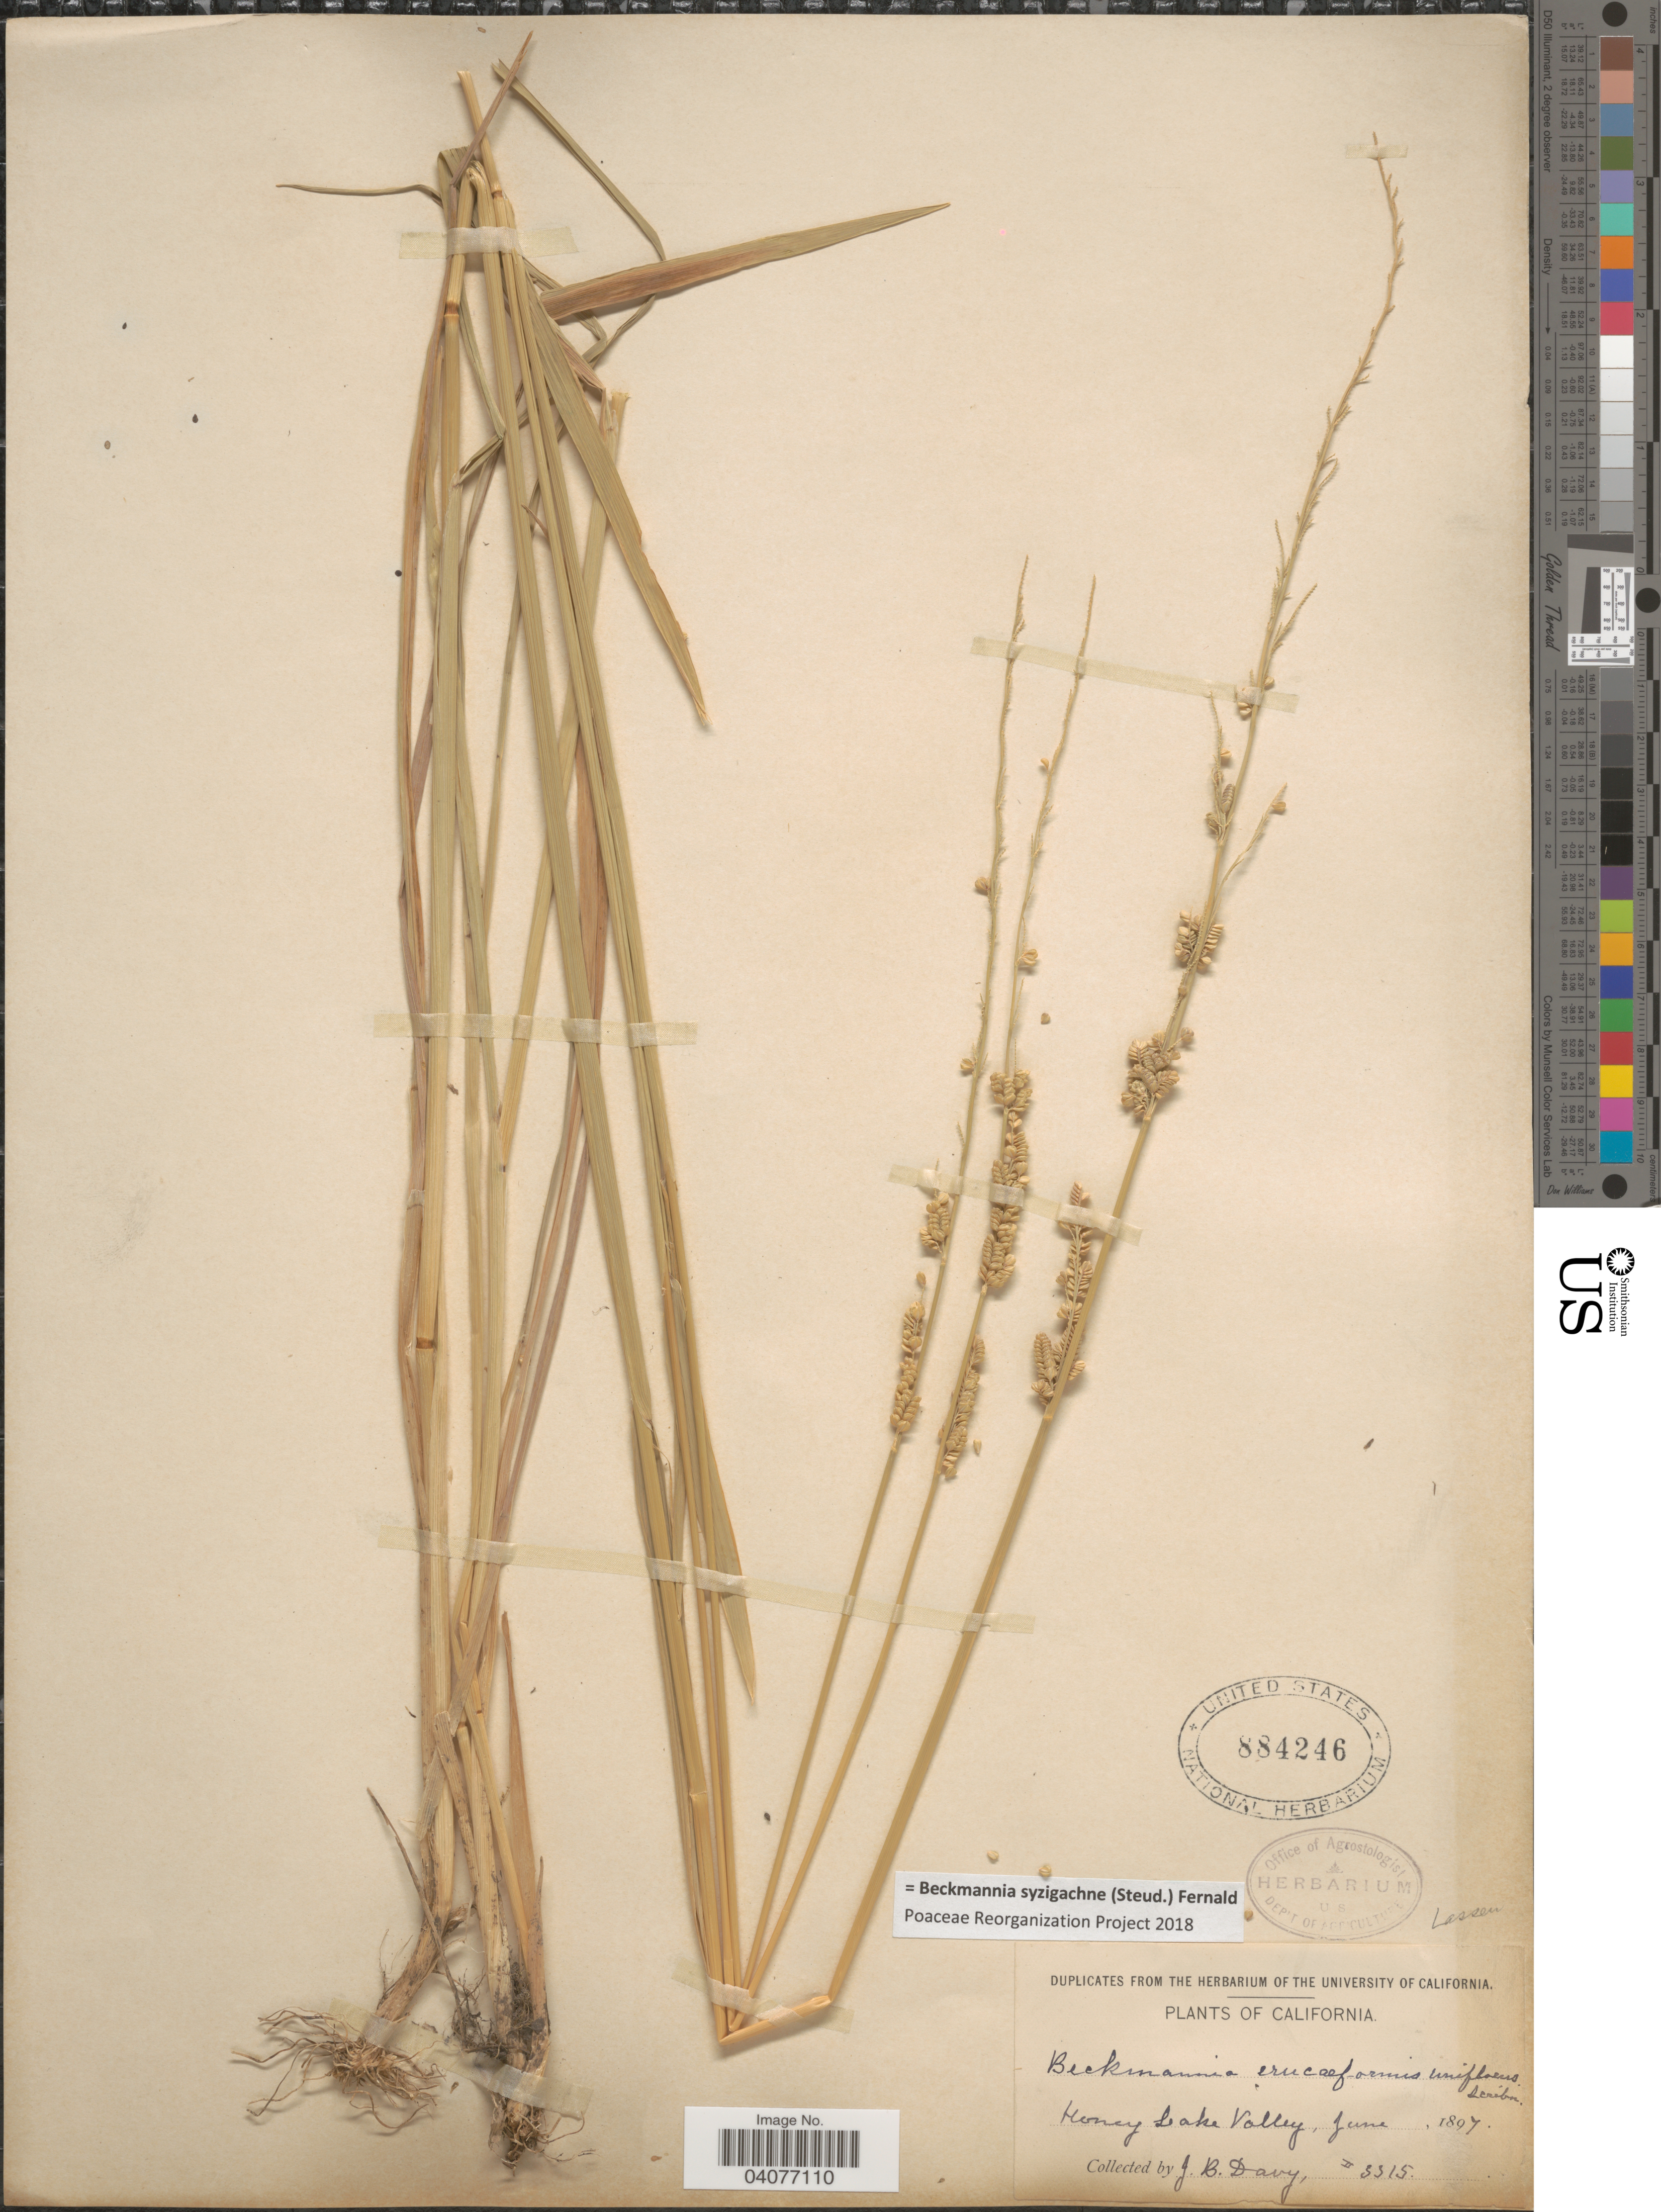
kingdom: Plantae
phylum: Tracheophyta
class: Liliopsida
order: Poales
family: Poaceae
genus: Beckmannia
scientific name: Beckmannia syzigachne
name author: (Steud.) Fernald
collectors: J. Burtt Davy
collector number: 3315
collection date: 1897-06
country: United States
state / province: California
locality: Honey Lake Valley.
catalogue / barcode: US 884246